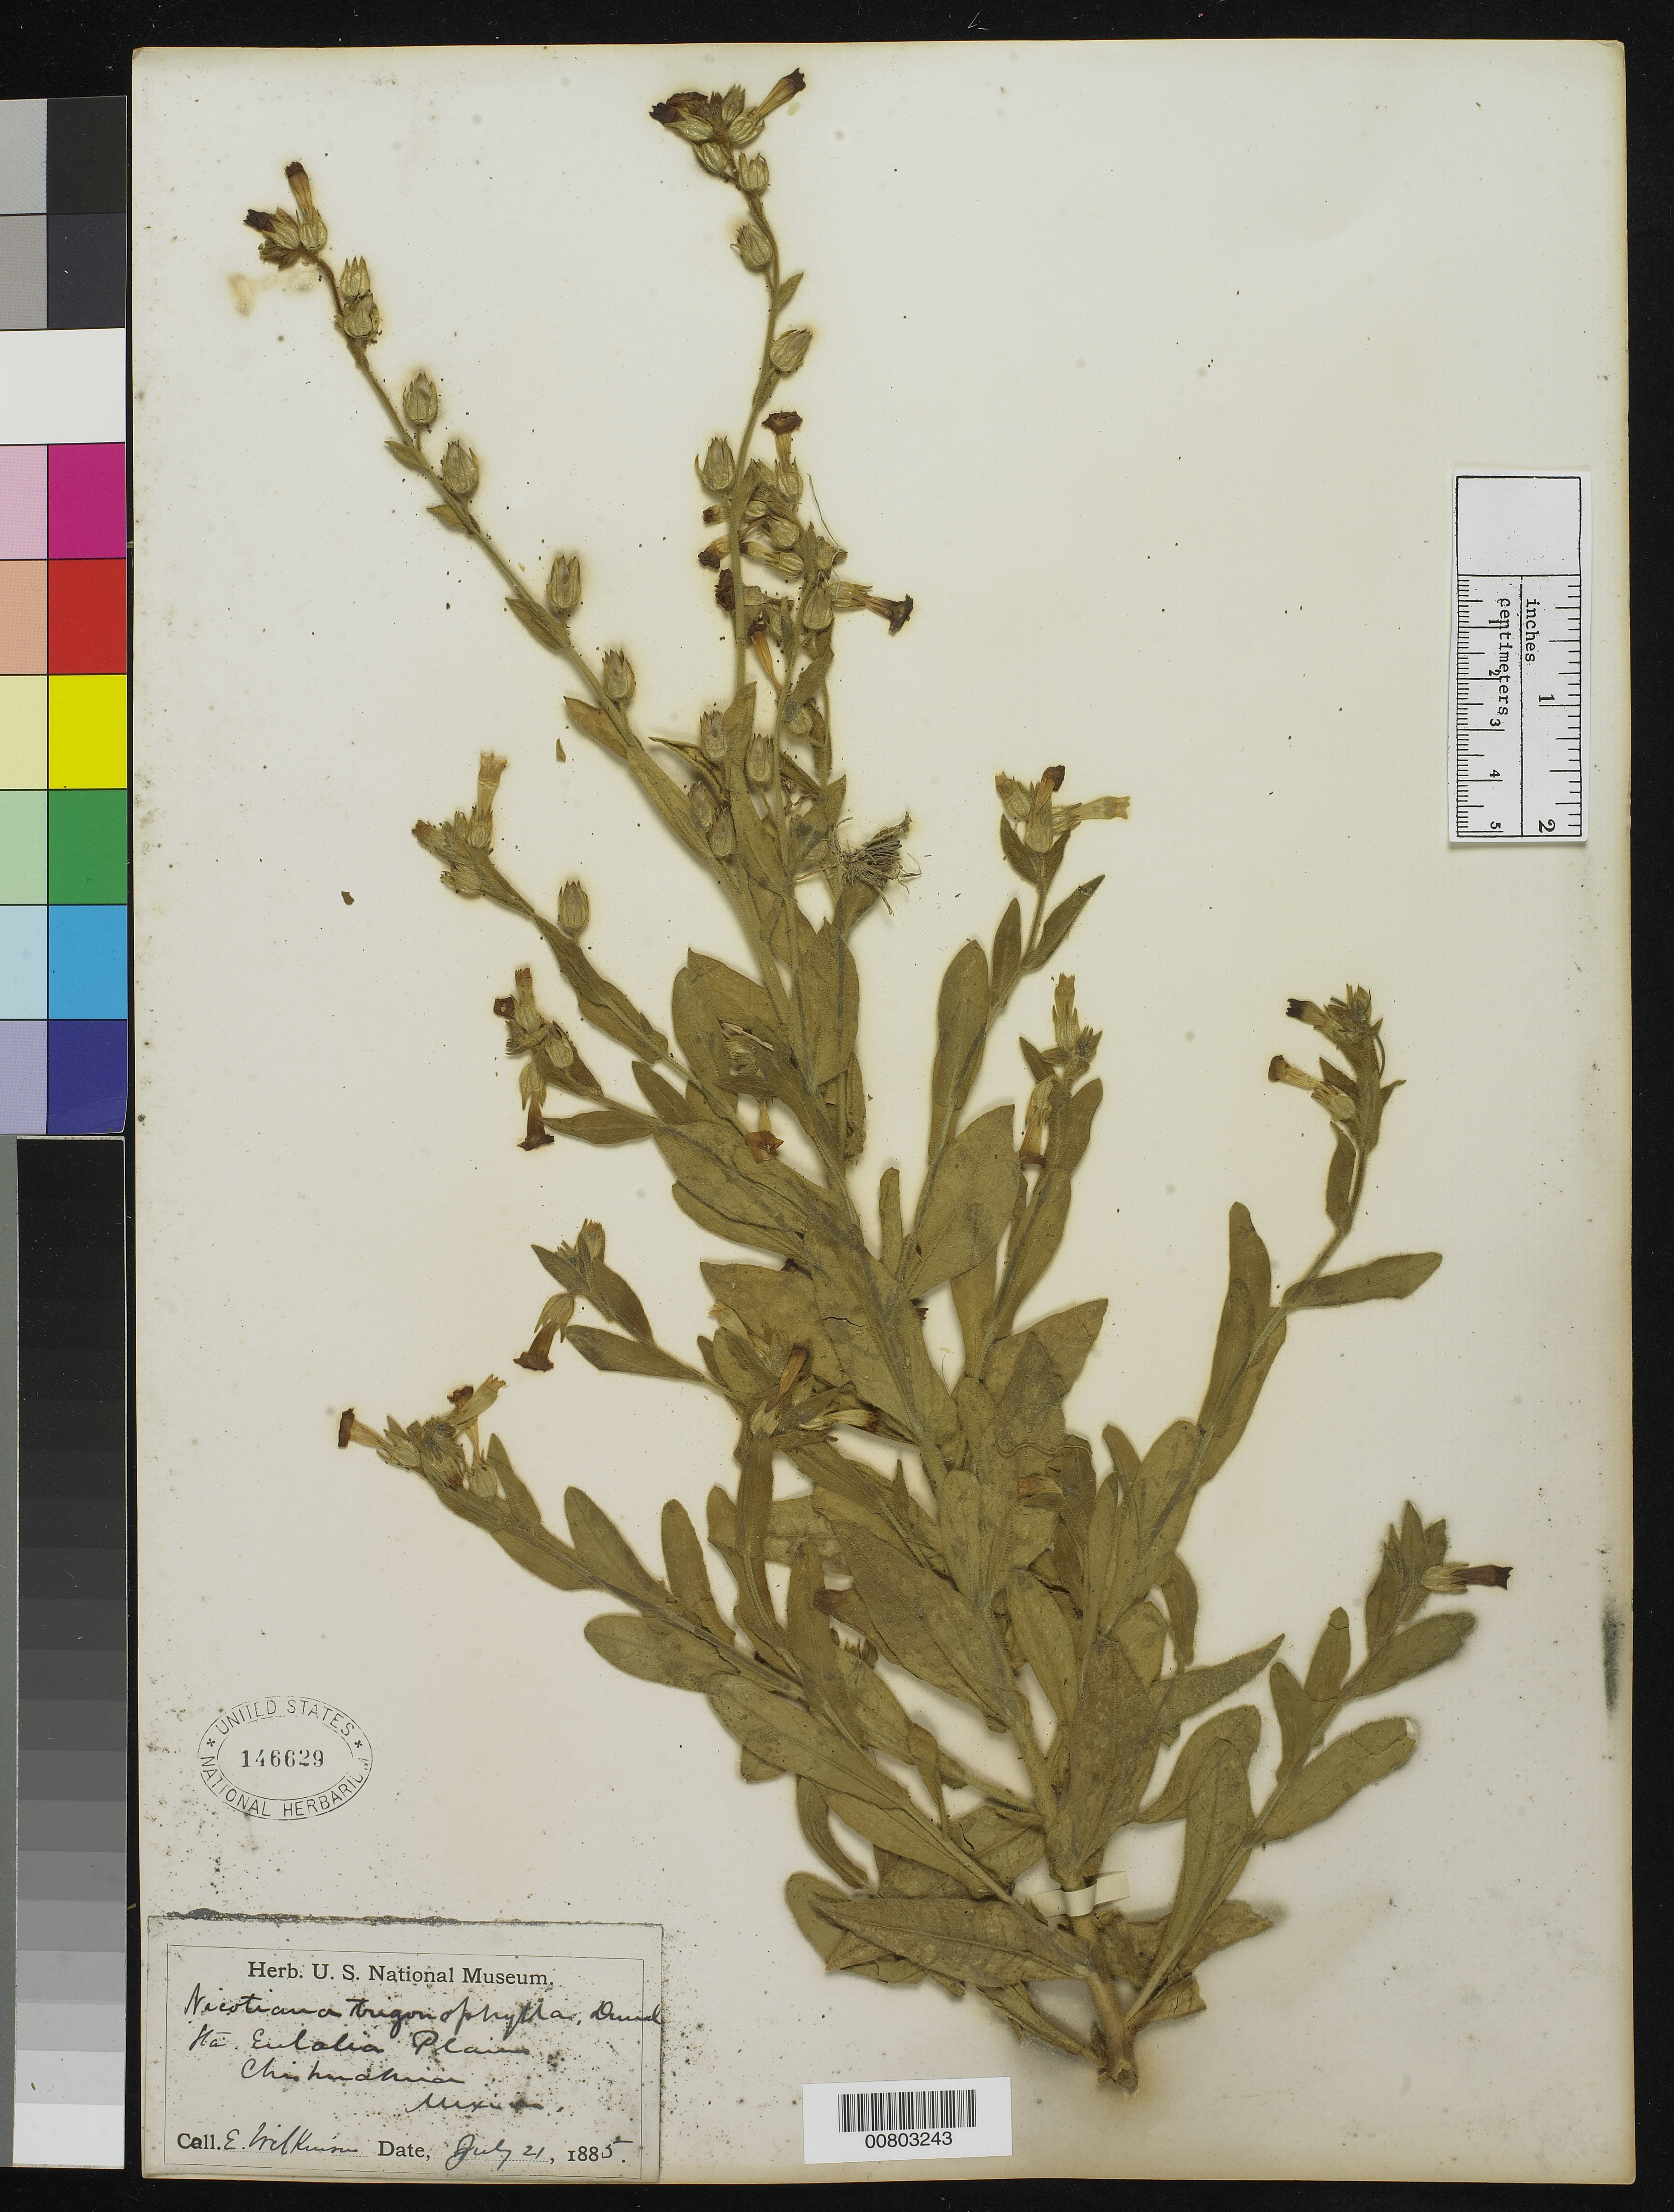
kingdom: Plantae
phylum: Tracheophyta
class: Magnoliopsida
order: Solanales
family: Solanaceae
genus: Nicotiana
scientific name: Nicotiana trigonophylla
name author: Dunal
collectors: E. Wilkinson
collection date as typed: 21 Jul 1885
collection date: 1885-07-21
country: Mexico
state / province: Chihuahua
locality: Sta. Eulalia plains, Chihuahua.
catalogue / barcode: US 146629